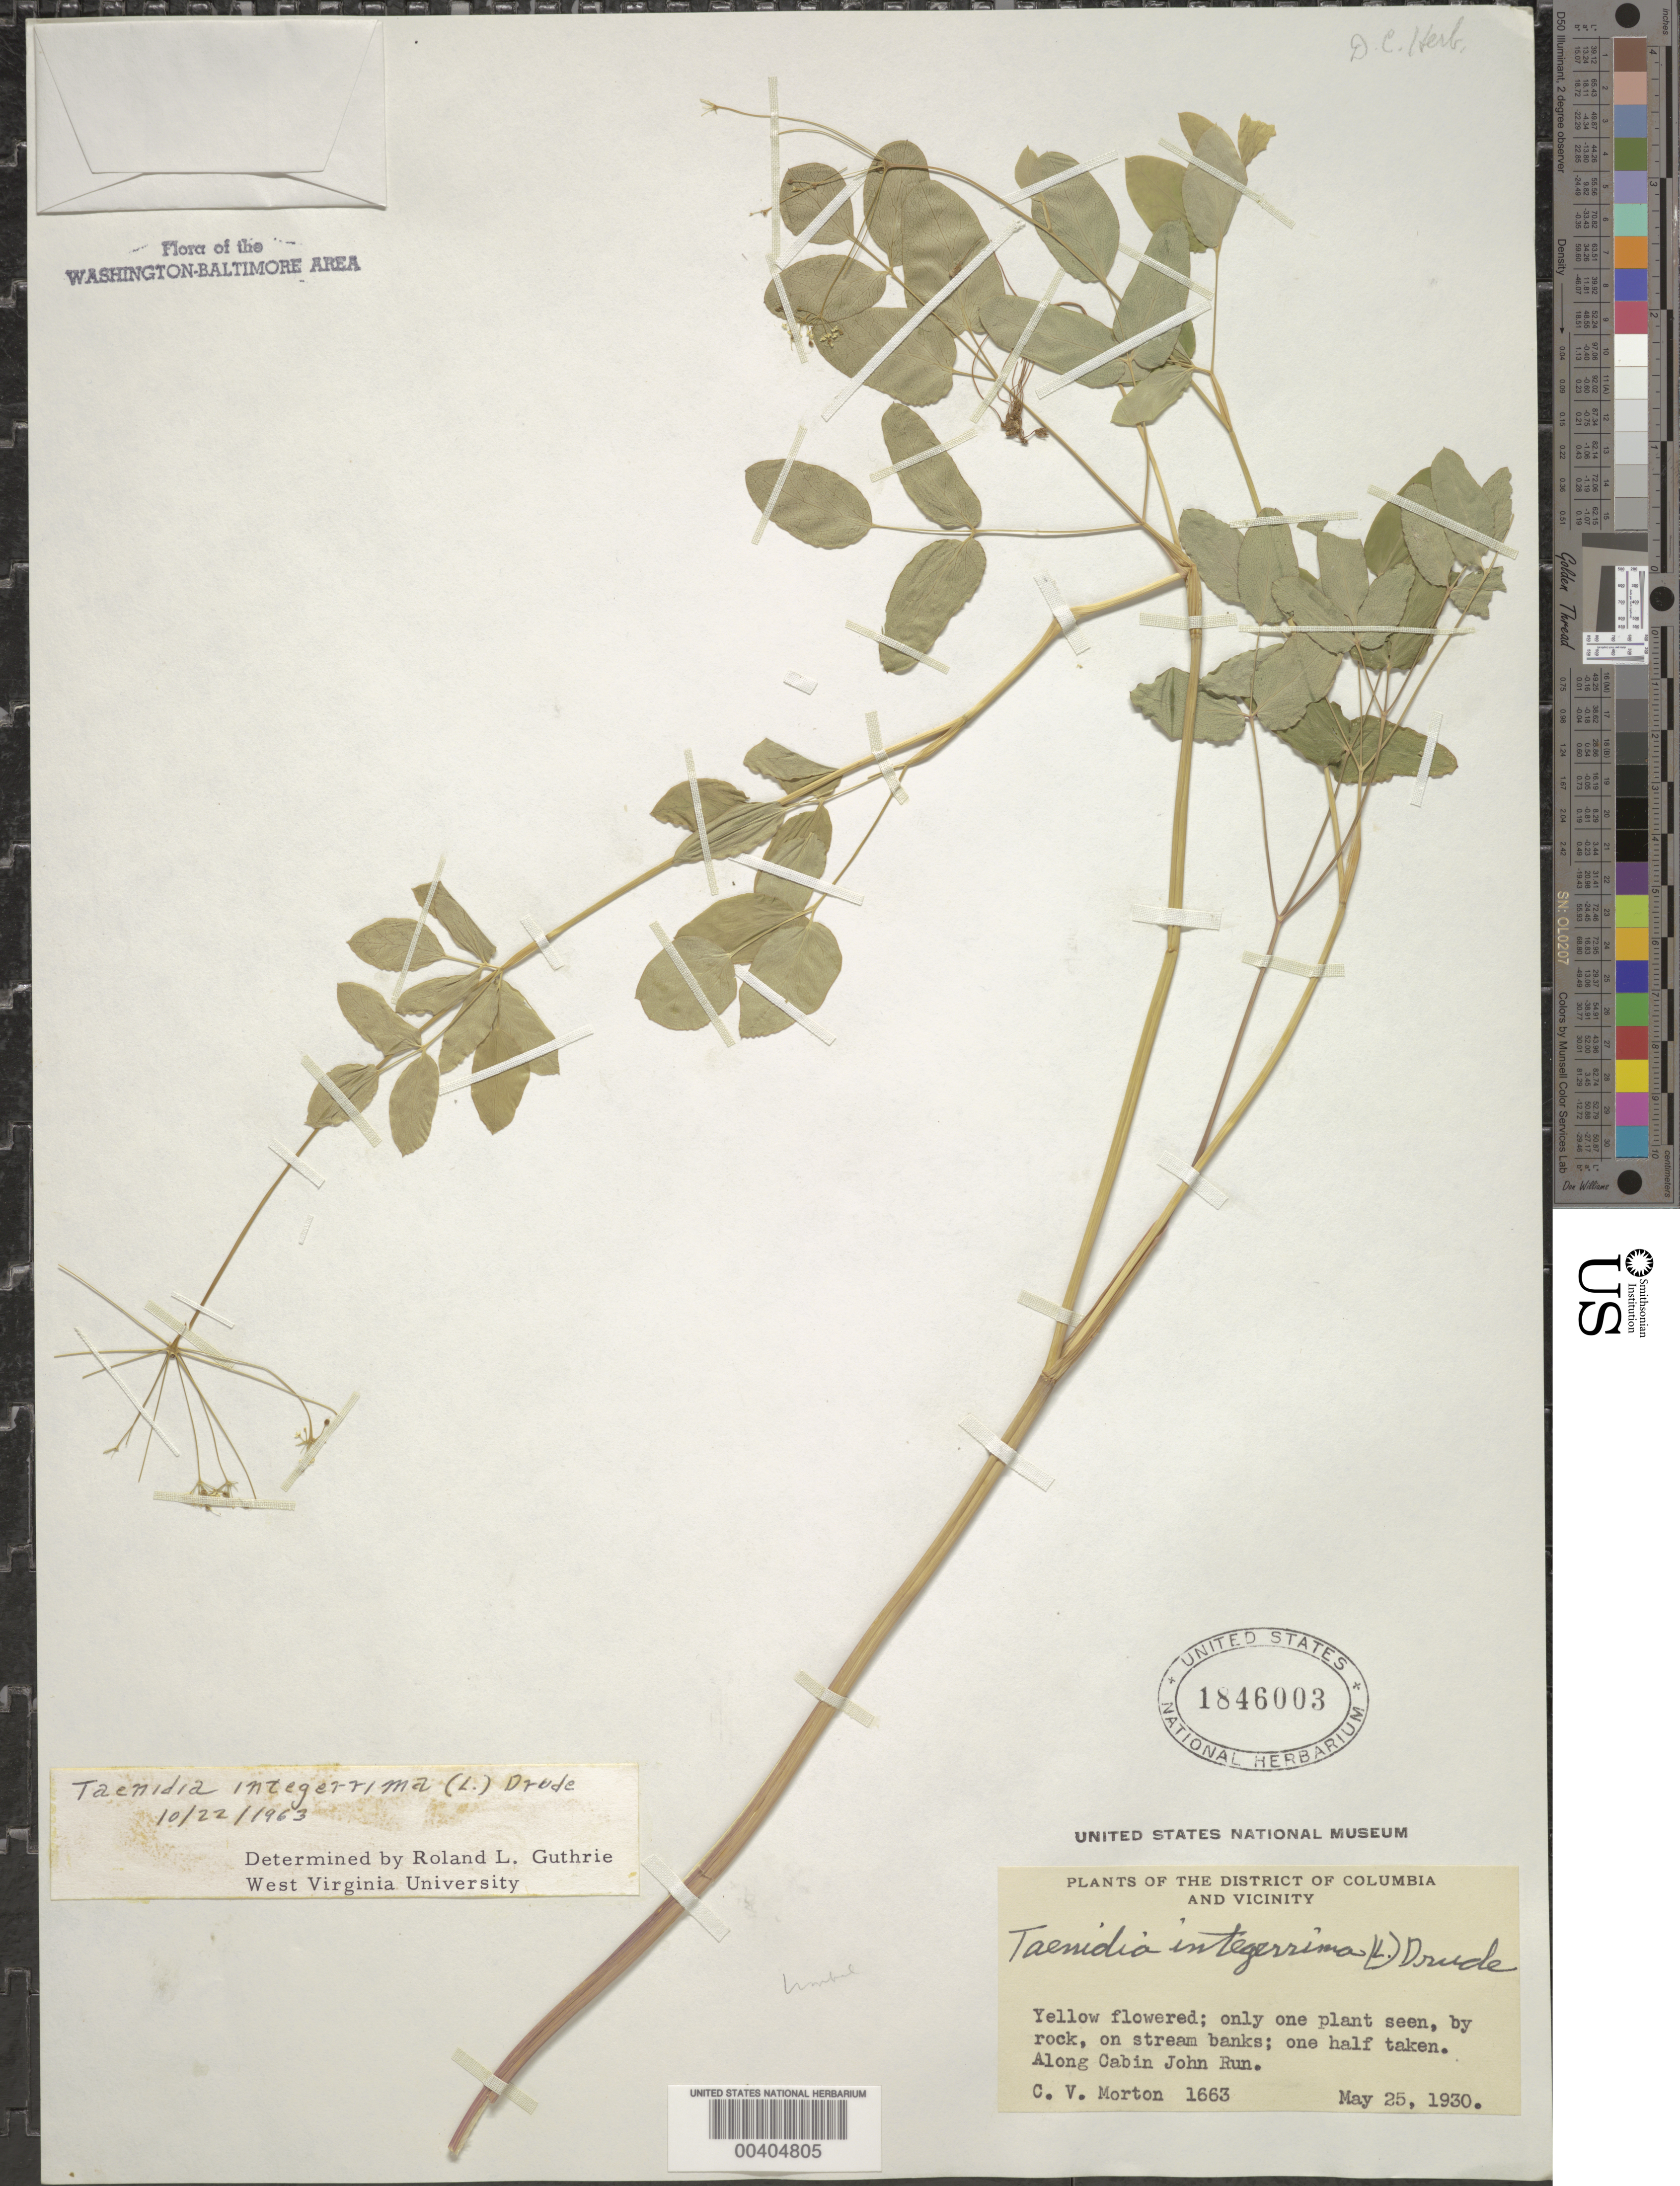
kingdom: Plantae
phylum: Tracheophyta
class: Magnoliopsida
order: Apiales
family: Apiaceae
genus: Taenidia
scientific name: Taenidia integerrima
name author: (L.) Drude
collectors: C. V. Morton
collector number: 1663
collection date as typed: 25 May 1930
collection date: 1930-05-25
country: United States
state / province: Maryland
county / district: Montgomery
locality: Cabin John Run C. & O. Canal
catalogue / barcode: US 1846003